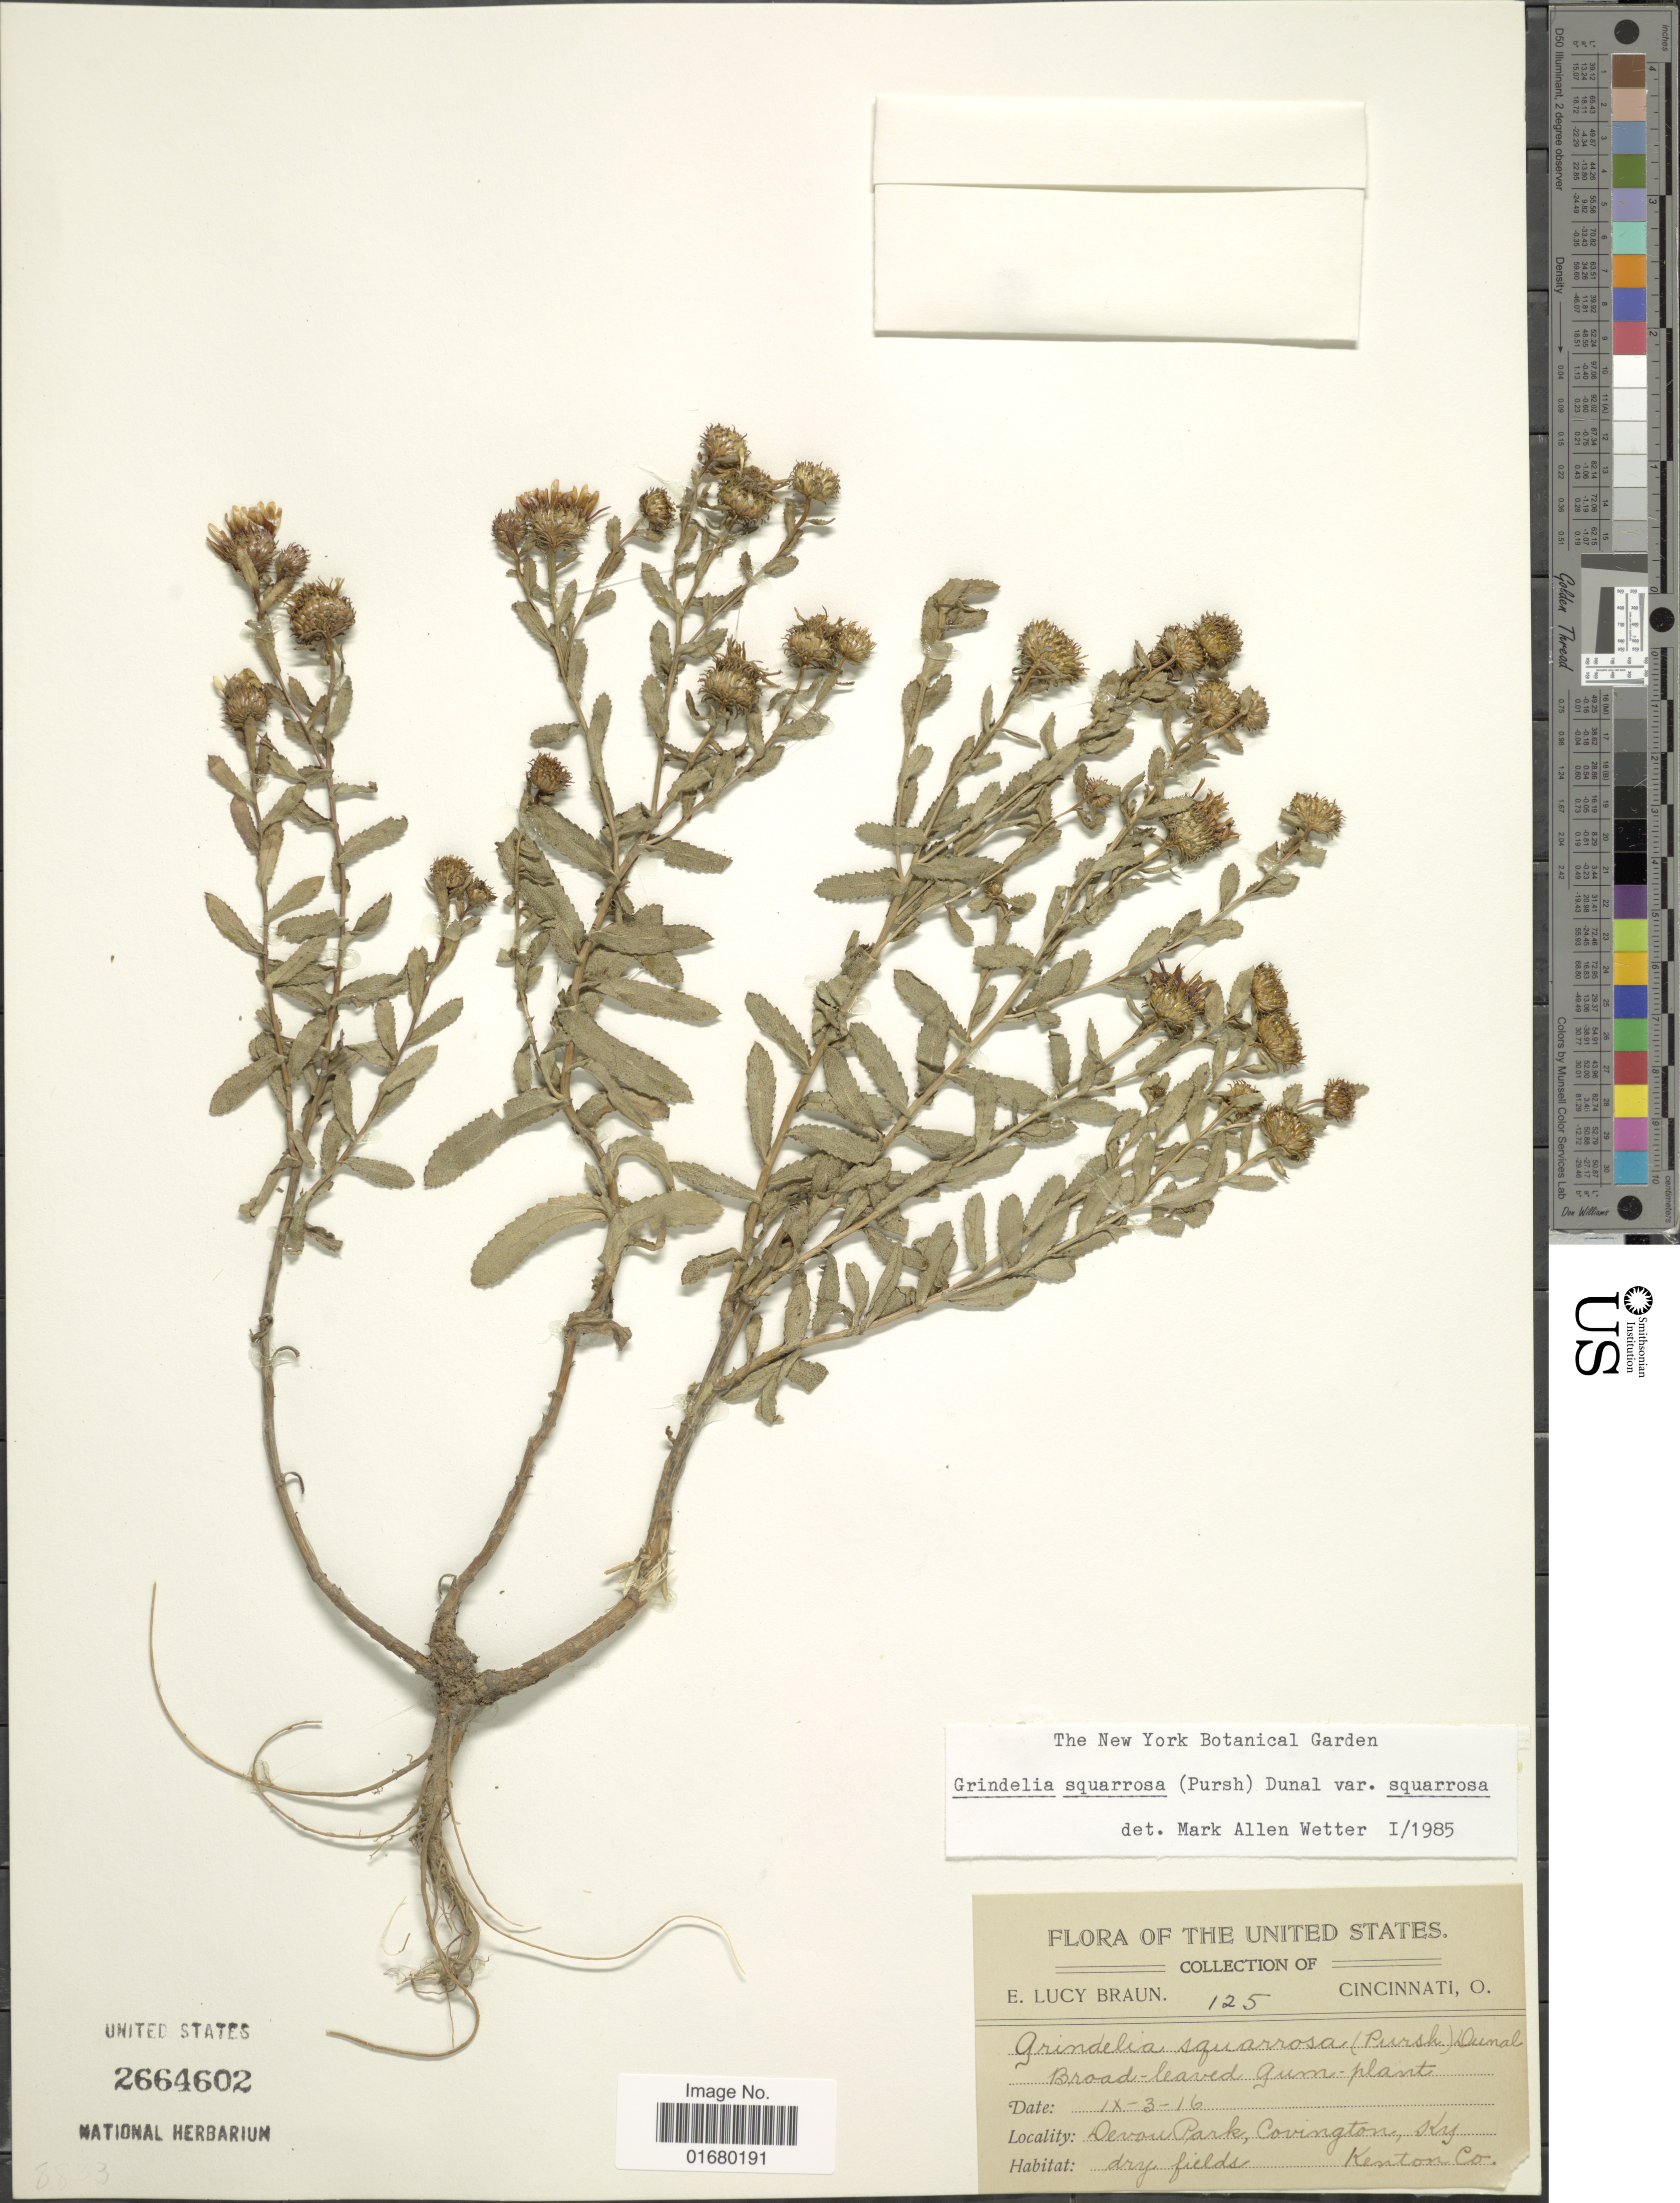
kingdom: Plantae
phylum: Tracheophyta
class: Magnoliopsida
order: Asterales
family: Asteraceae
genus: Grindelia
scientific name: Grindelia squarrosa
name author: (Pursh) Dunal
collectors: E. L. Braun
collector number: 125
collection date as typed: Transcribed d/m/y: 3/9/16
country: United States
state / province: Kentucky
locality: Kenton Co., Devou park, Covington.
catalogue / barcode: US 2664602